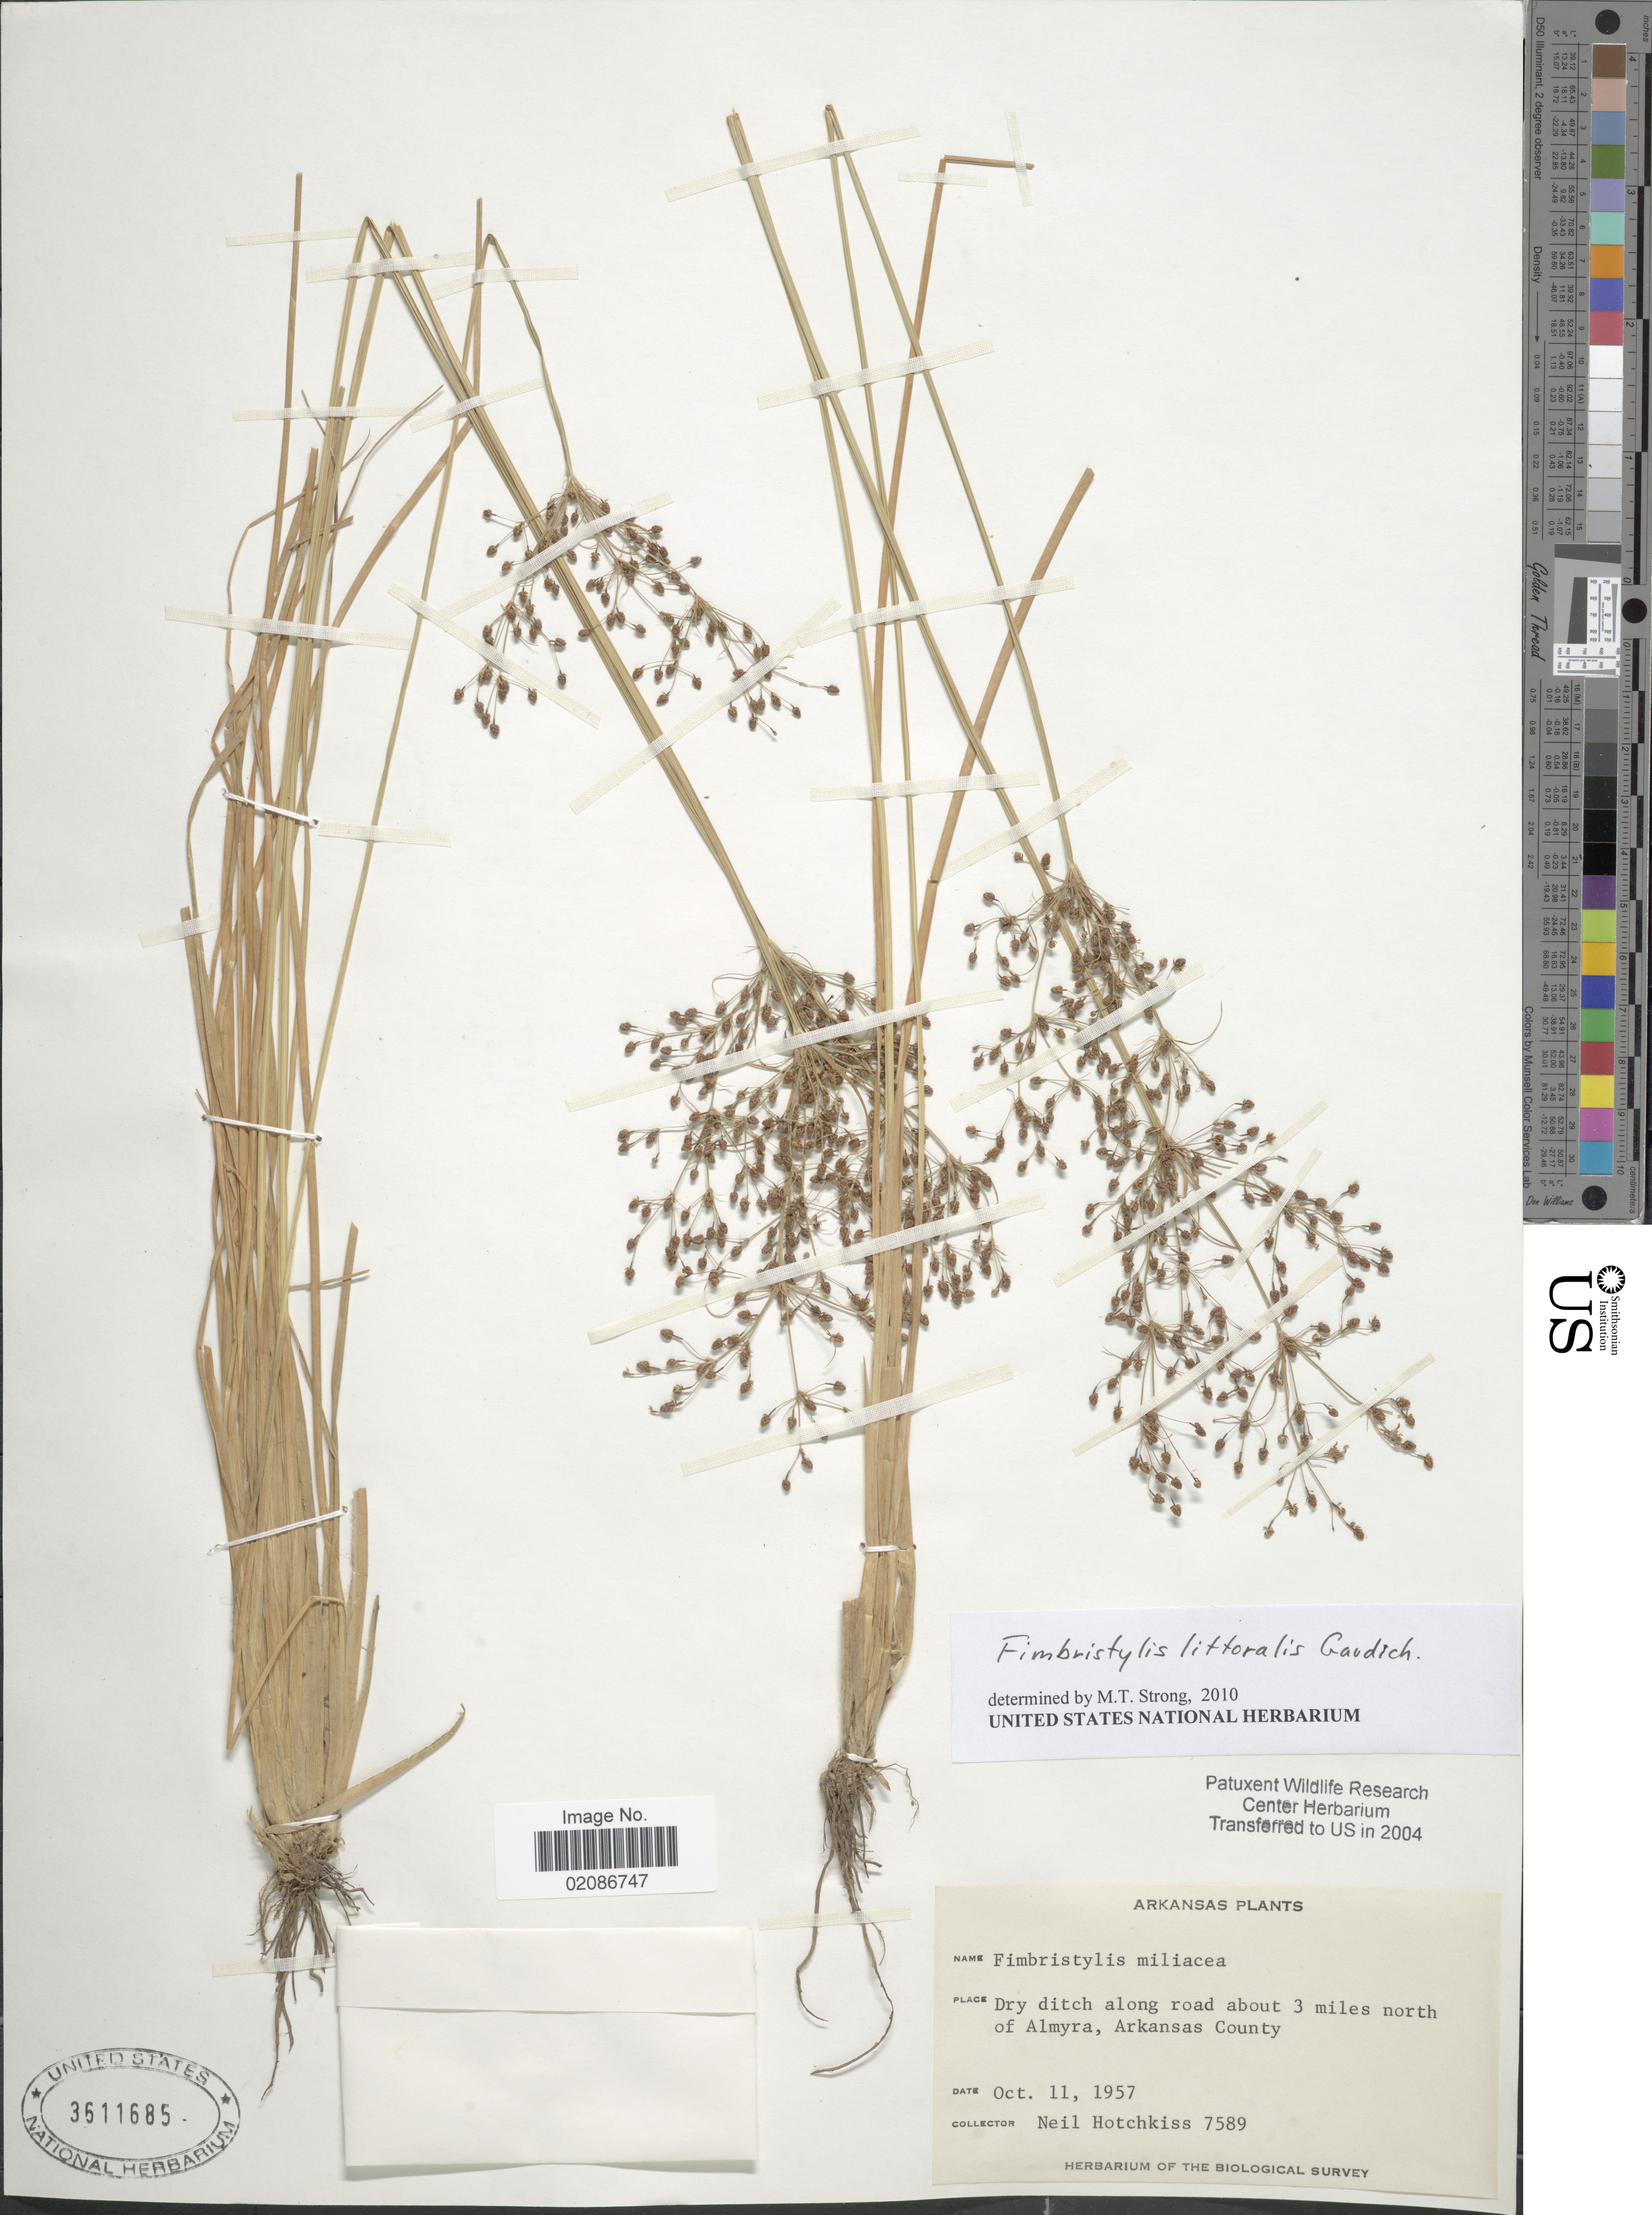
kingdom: Plantae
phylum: Tracheophyta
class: Liliopsida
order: Poales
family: Cyperaceae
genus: Fimbristylis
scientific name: Fimbristylis littoralis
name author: Gaudich.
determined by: Strong, M. T., (US), Smithsonian Institution - National Museum of Natural History (UNITED STATES)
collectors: N. Hotchkiss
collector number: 7589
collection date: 1957-10-11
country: United States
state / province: Arkansas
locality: Dry ditch along road about 3 miles north of Almyra, Arkansas County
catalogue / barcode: US 3611685